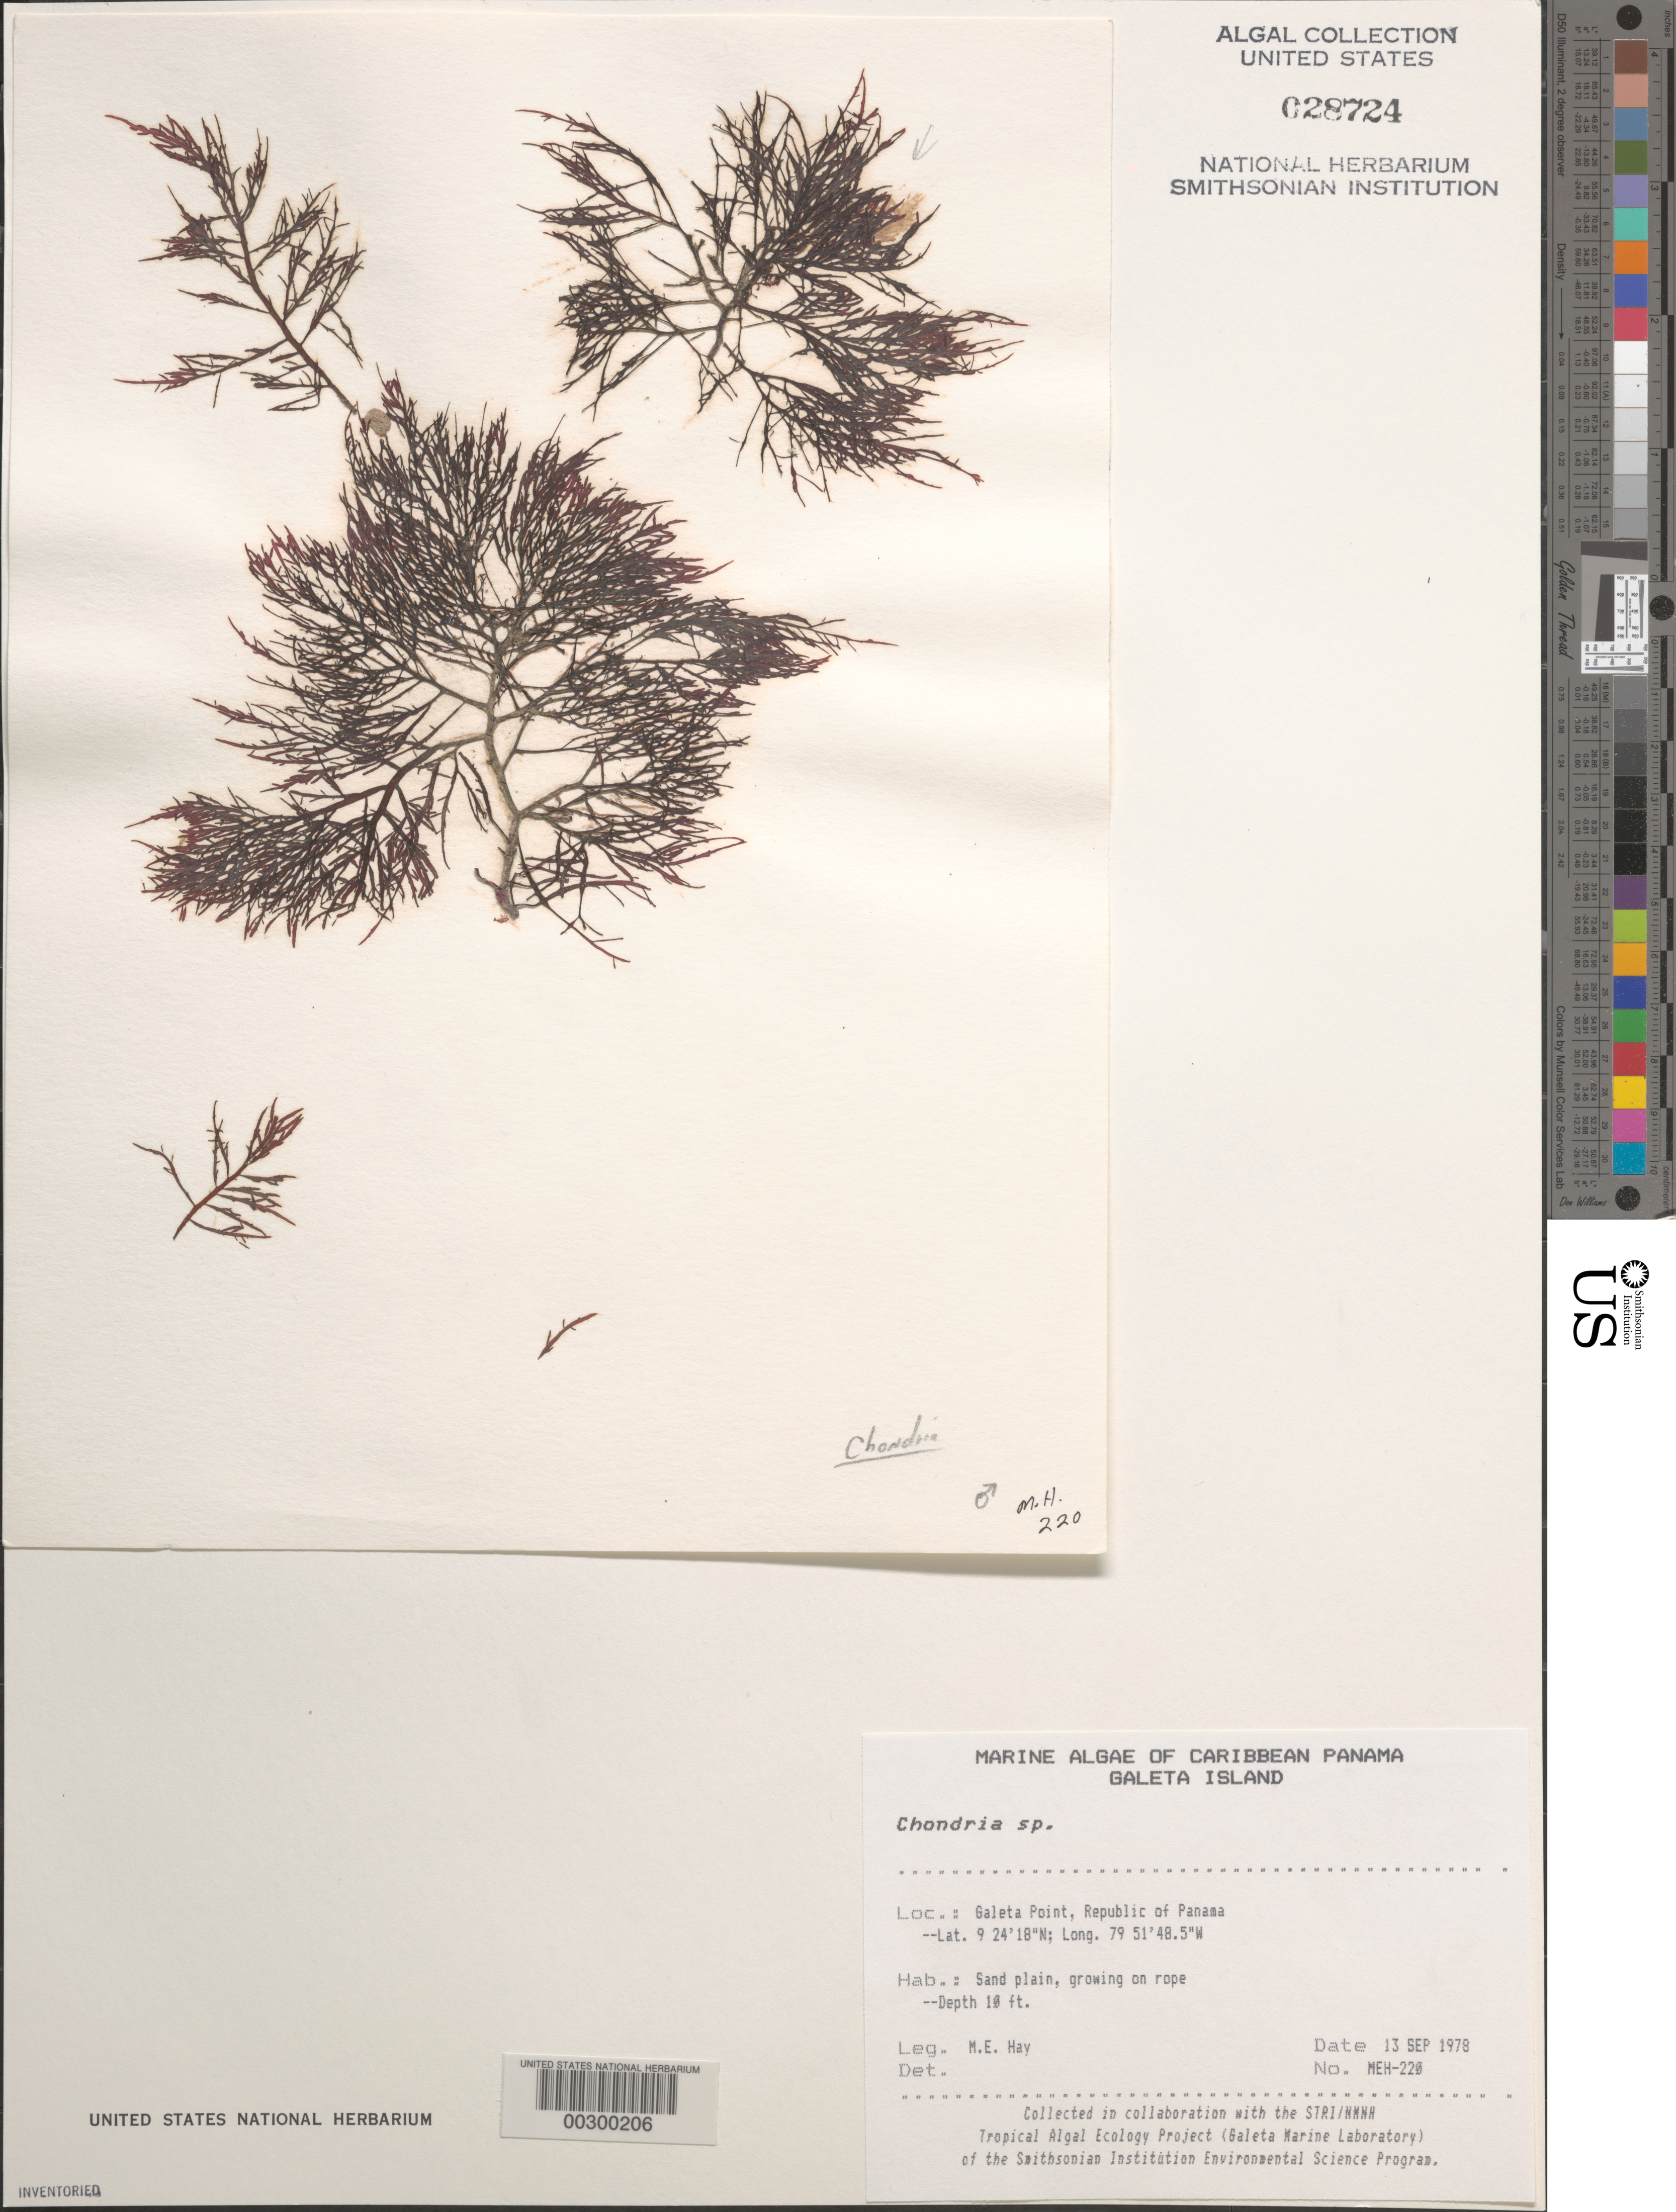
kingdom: Plantae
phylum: Rhodophyta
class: Florideophyceae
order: Ceramiales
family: Rhodomelaceae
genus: Chondria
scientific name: Chondria sp.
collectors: M. E. Hay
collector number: MEH-220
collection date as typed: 13 Sep 1978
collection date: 1978-09-13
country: Panama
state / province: Colón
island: Galeta Island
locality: Galeta Point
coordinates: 9 24' 18" N, 79 51' 48.5" W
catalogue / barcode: US 28724